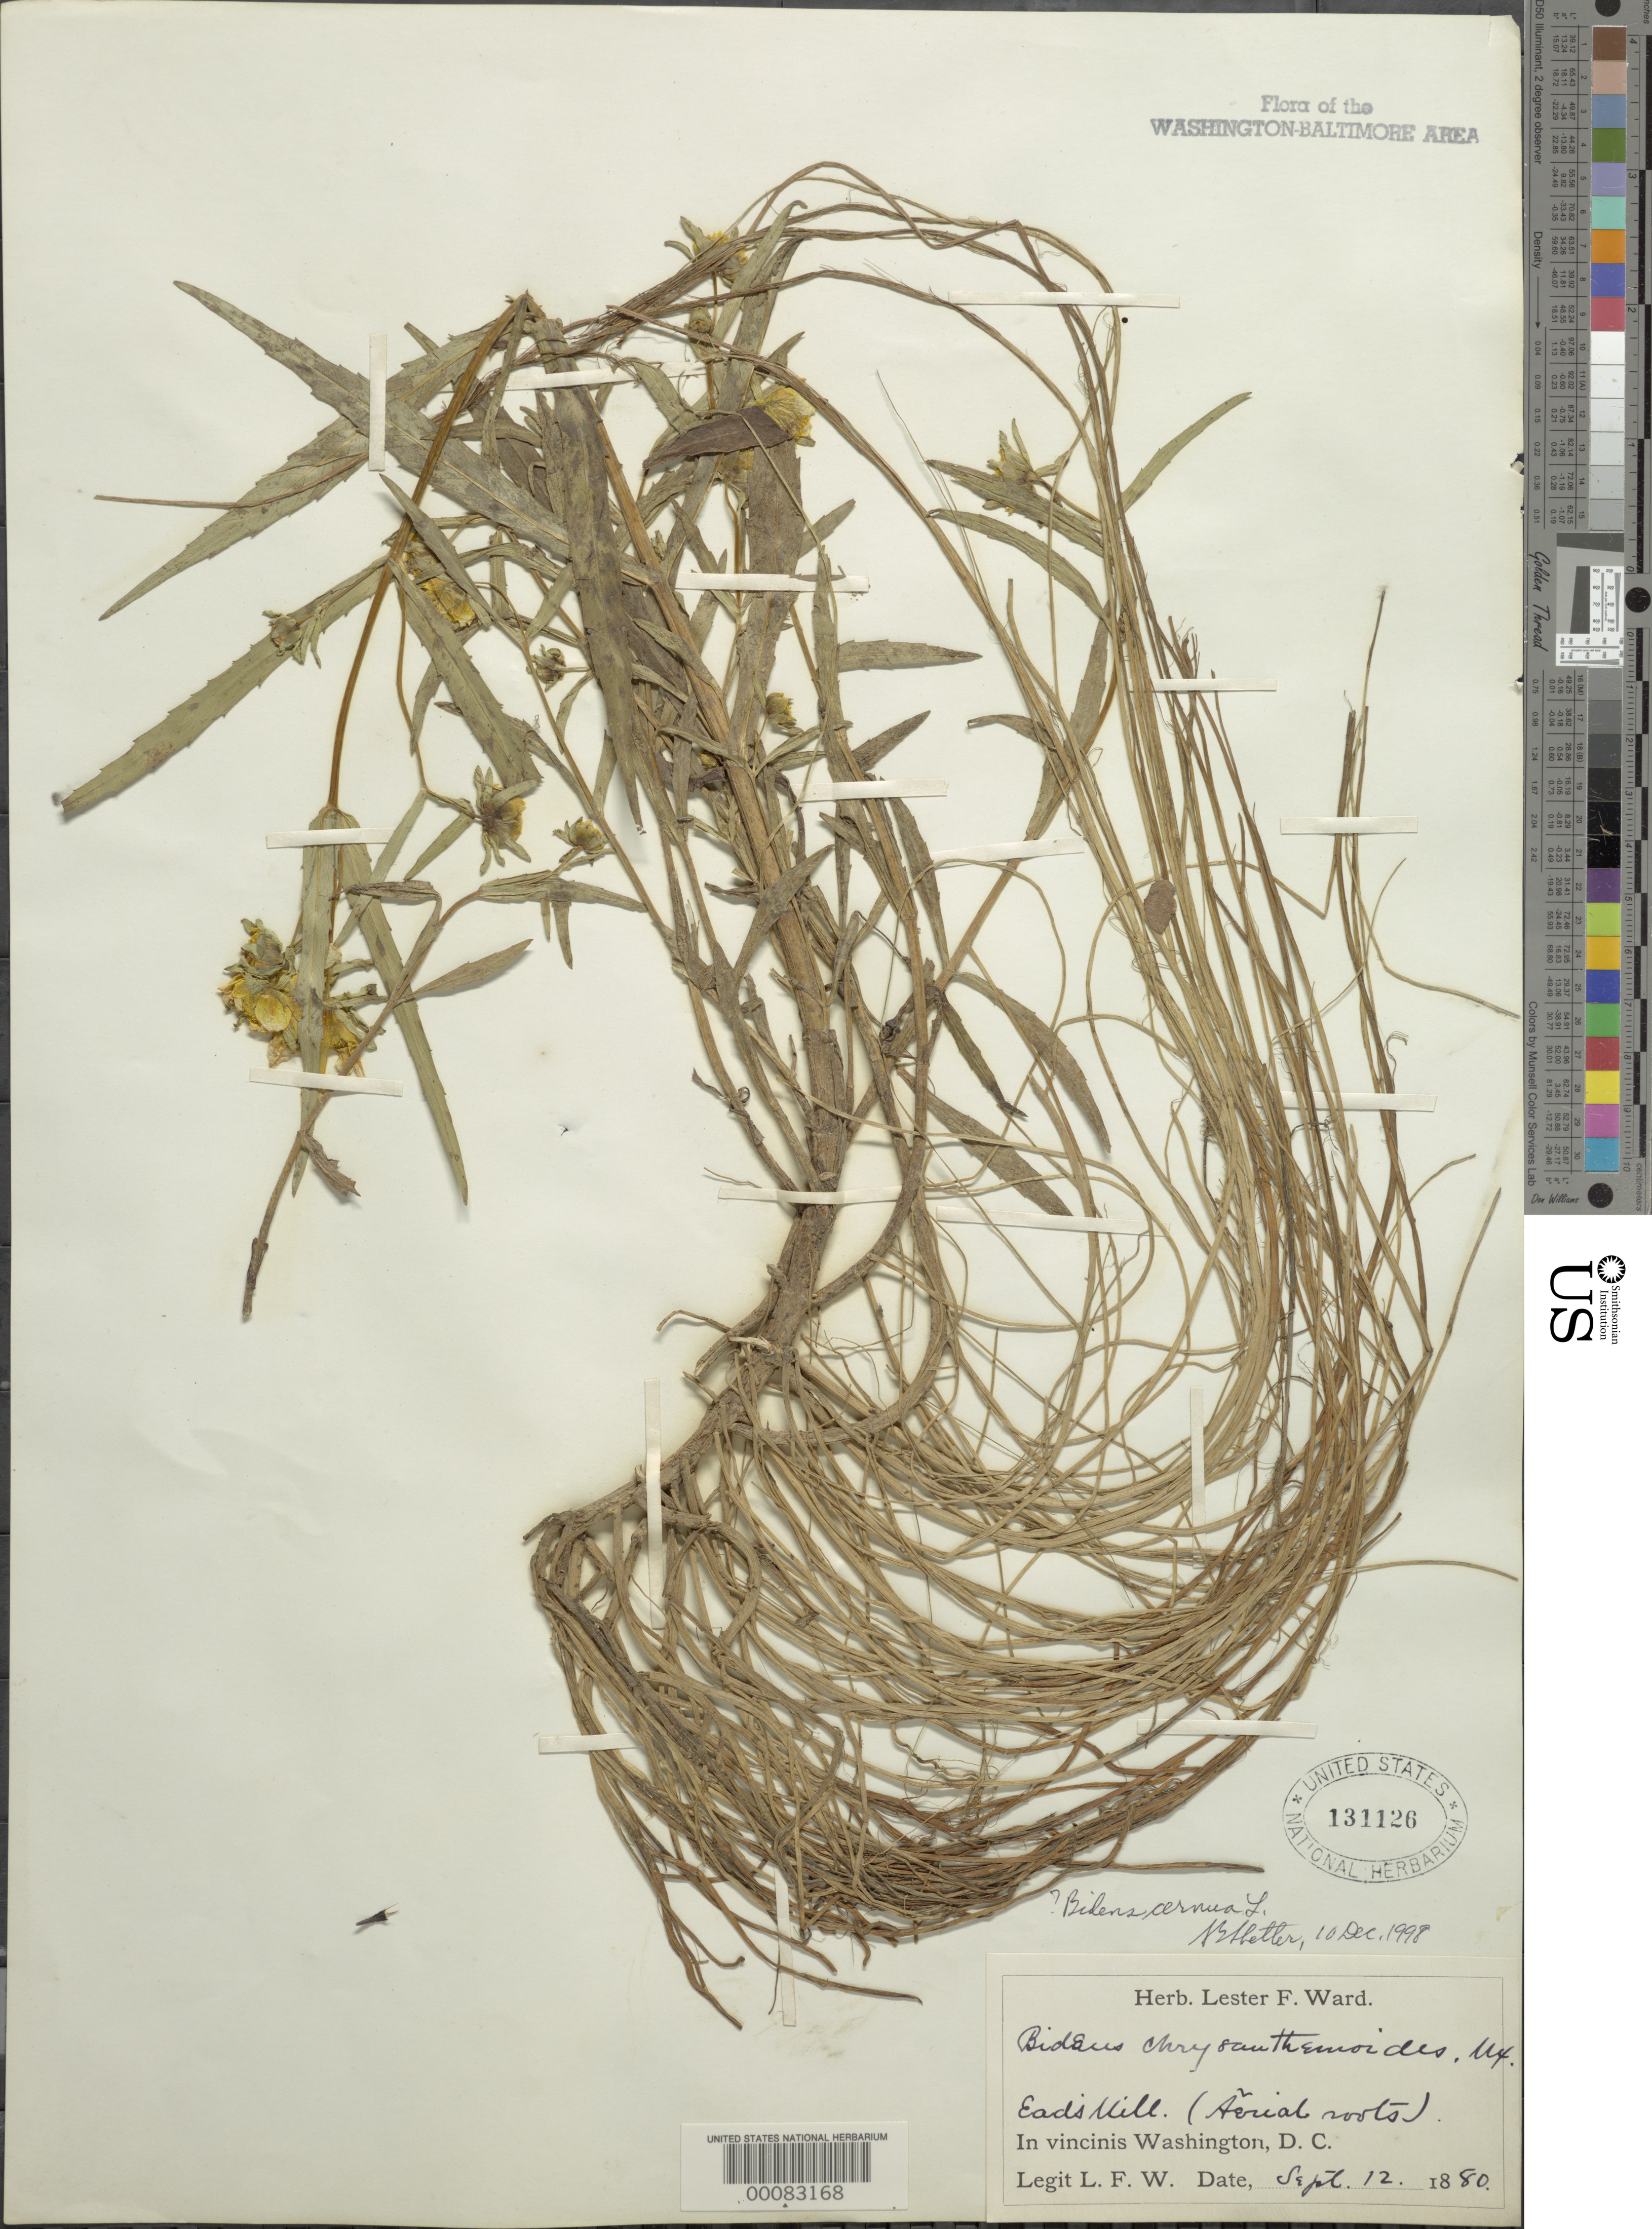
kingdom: Plantae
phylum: Tracheophyta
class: Magnoliopsida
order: Asterales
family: Asteraceae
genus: Bidens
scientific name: Bidens cernua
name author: L.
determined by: Shetler, Stanwyn G., (US), NMNH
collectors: L. F. Ward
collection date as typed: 12 Sep 1880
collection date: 1880-09-12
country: United States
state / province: District of Columbia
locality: Eads Mill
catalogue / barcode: US 131126